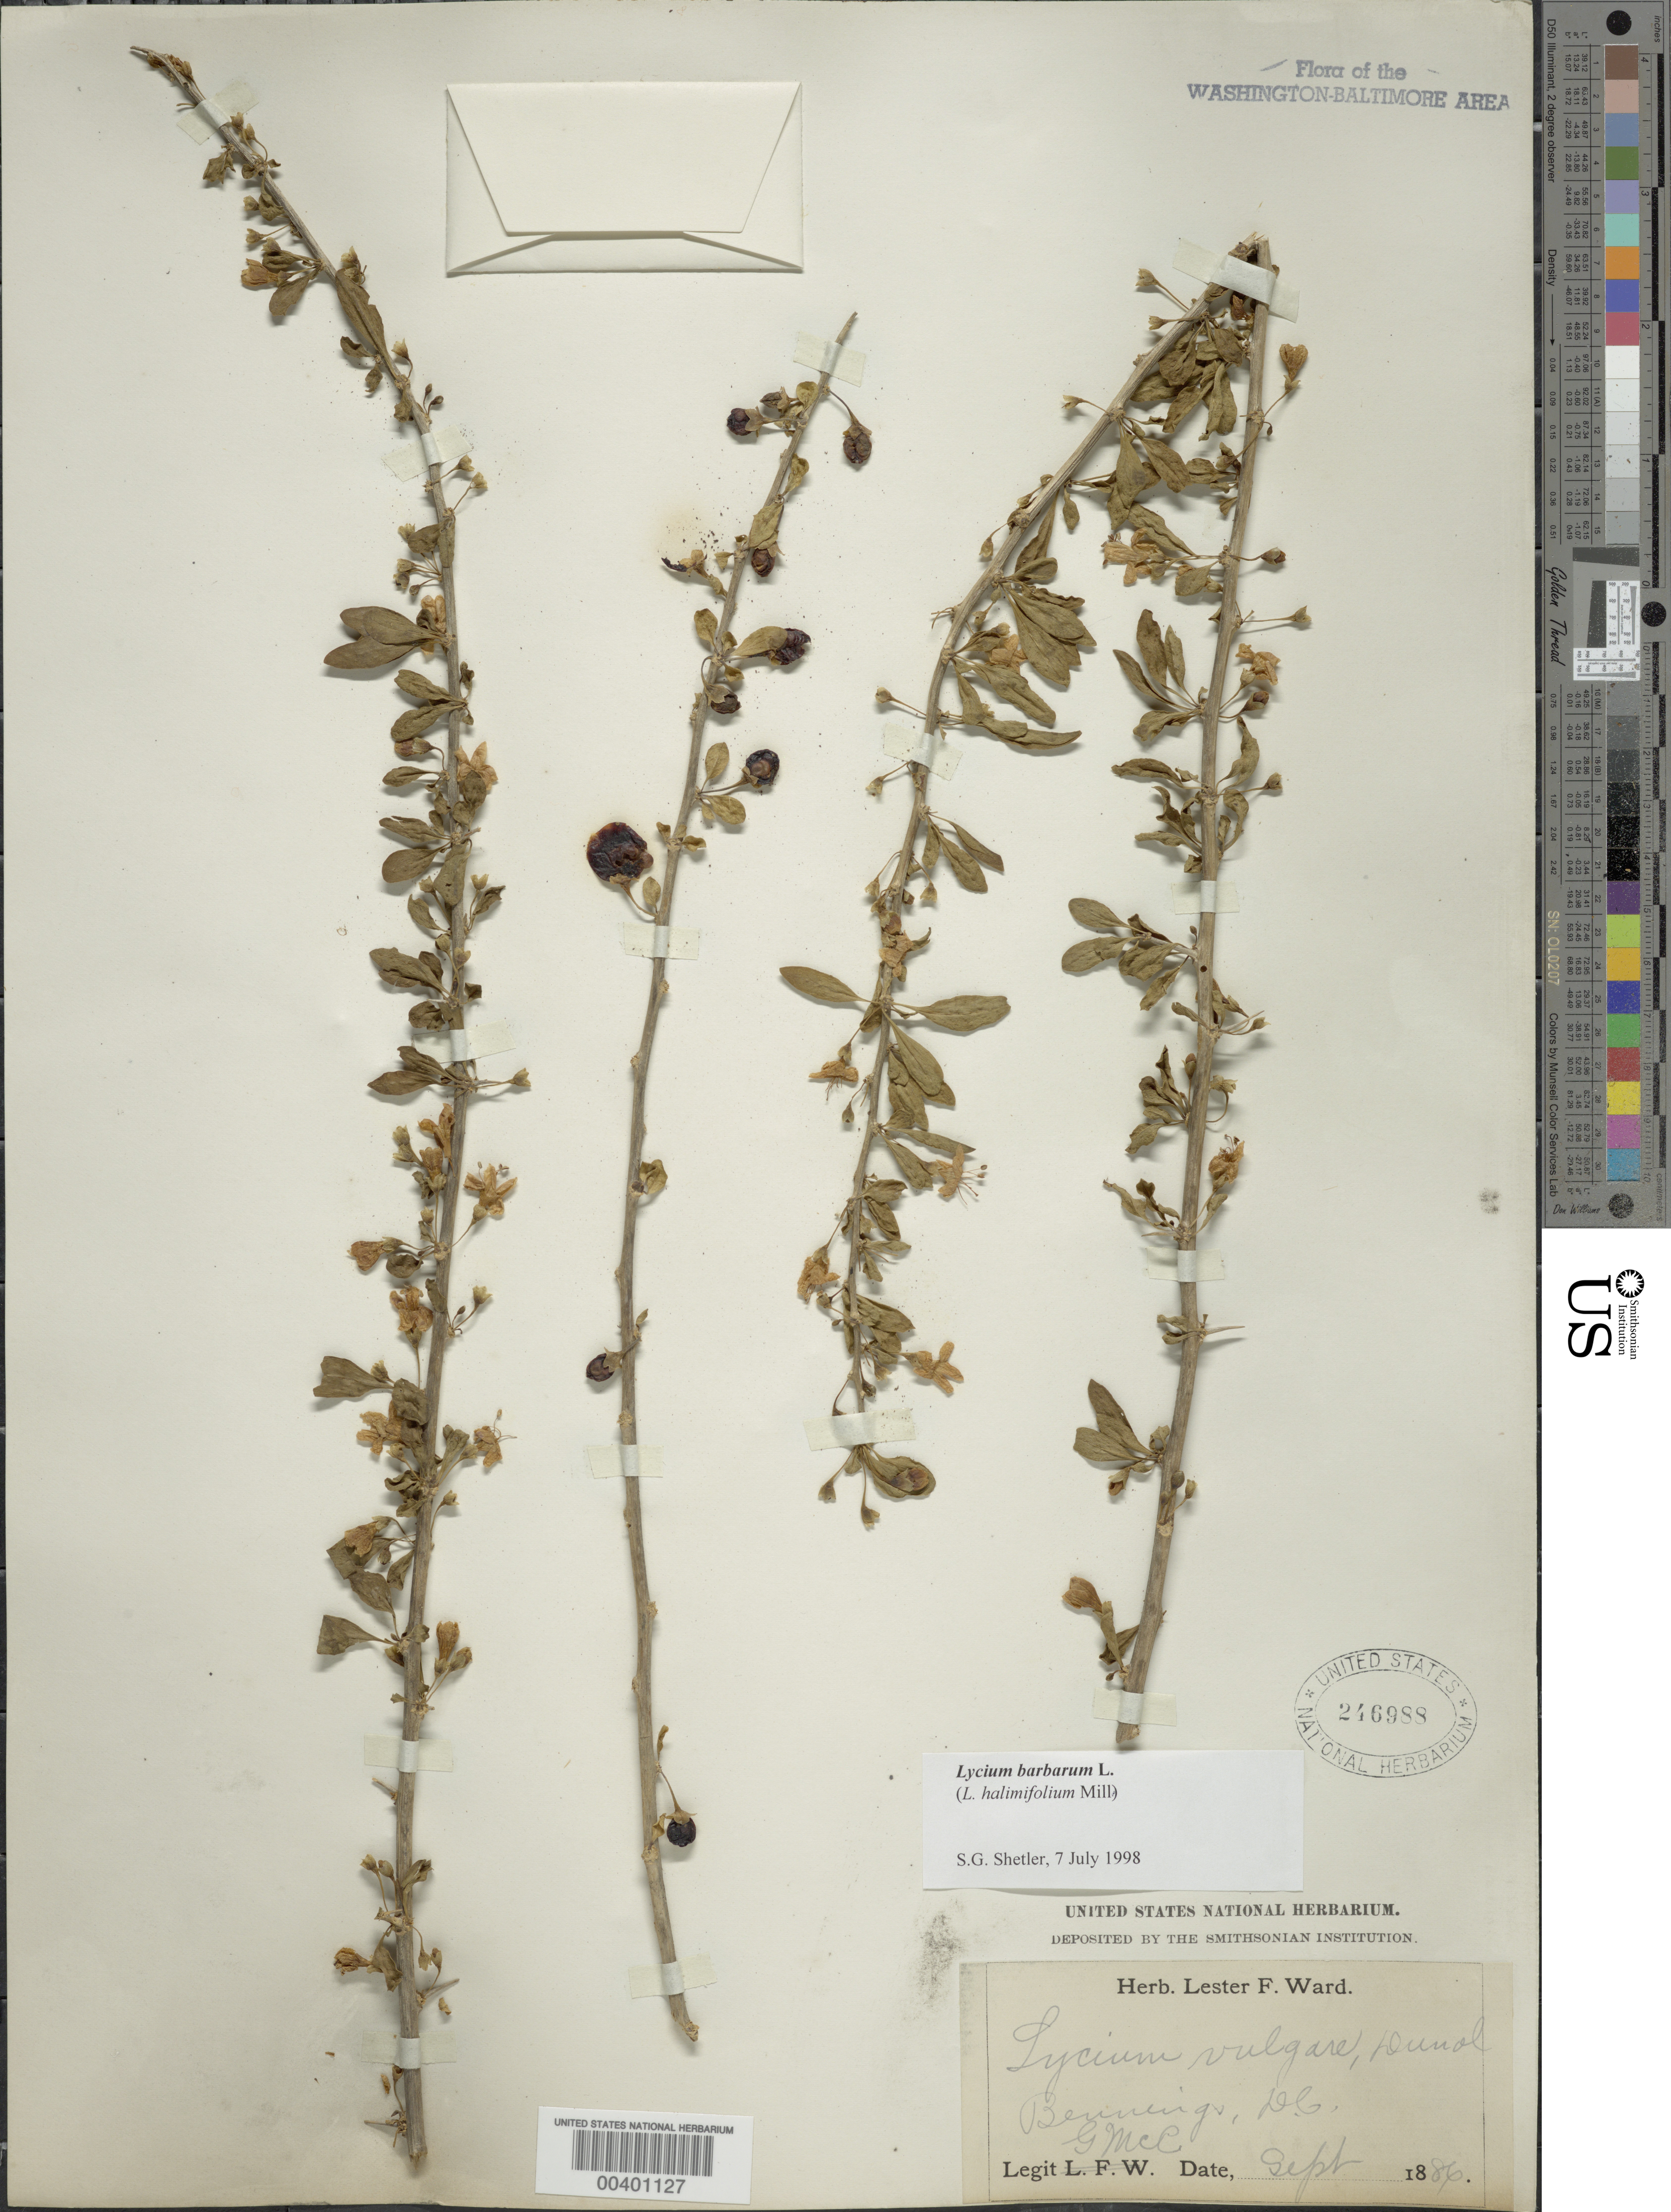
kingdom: Plantae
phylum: Tracheophyta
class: Magnoliopsida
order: Solanales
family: Solanaceae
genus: Lycium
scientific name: Lycium barbarum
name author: L.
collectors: G. McCarthy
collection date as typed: Sep 1886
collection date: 1886-09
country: United States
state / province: District of Columbia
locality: Bennings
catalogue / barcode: US 246988